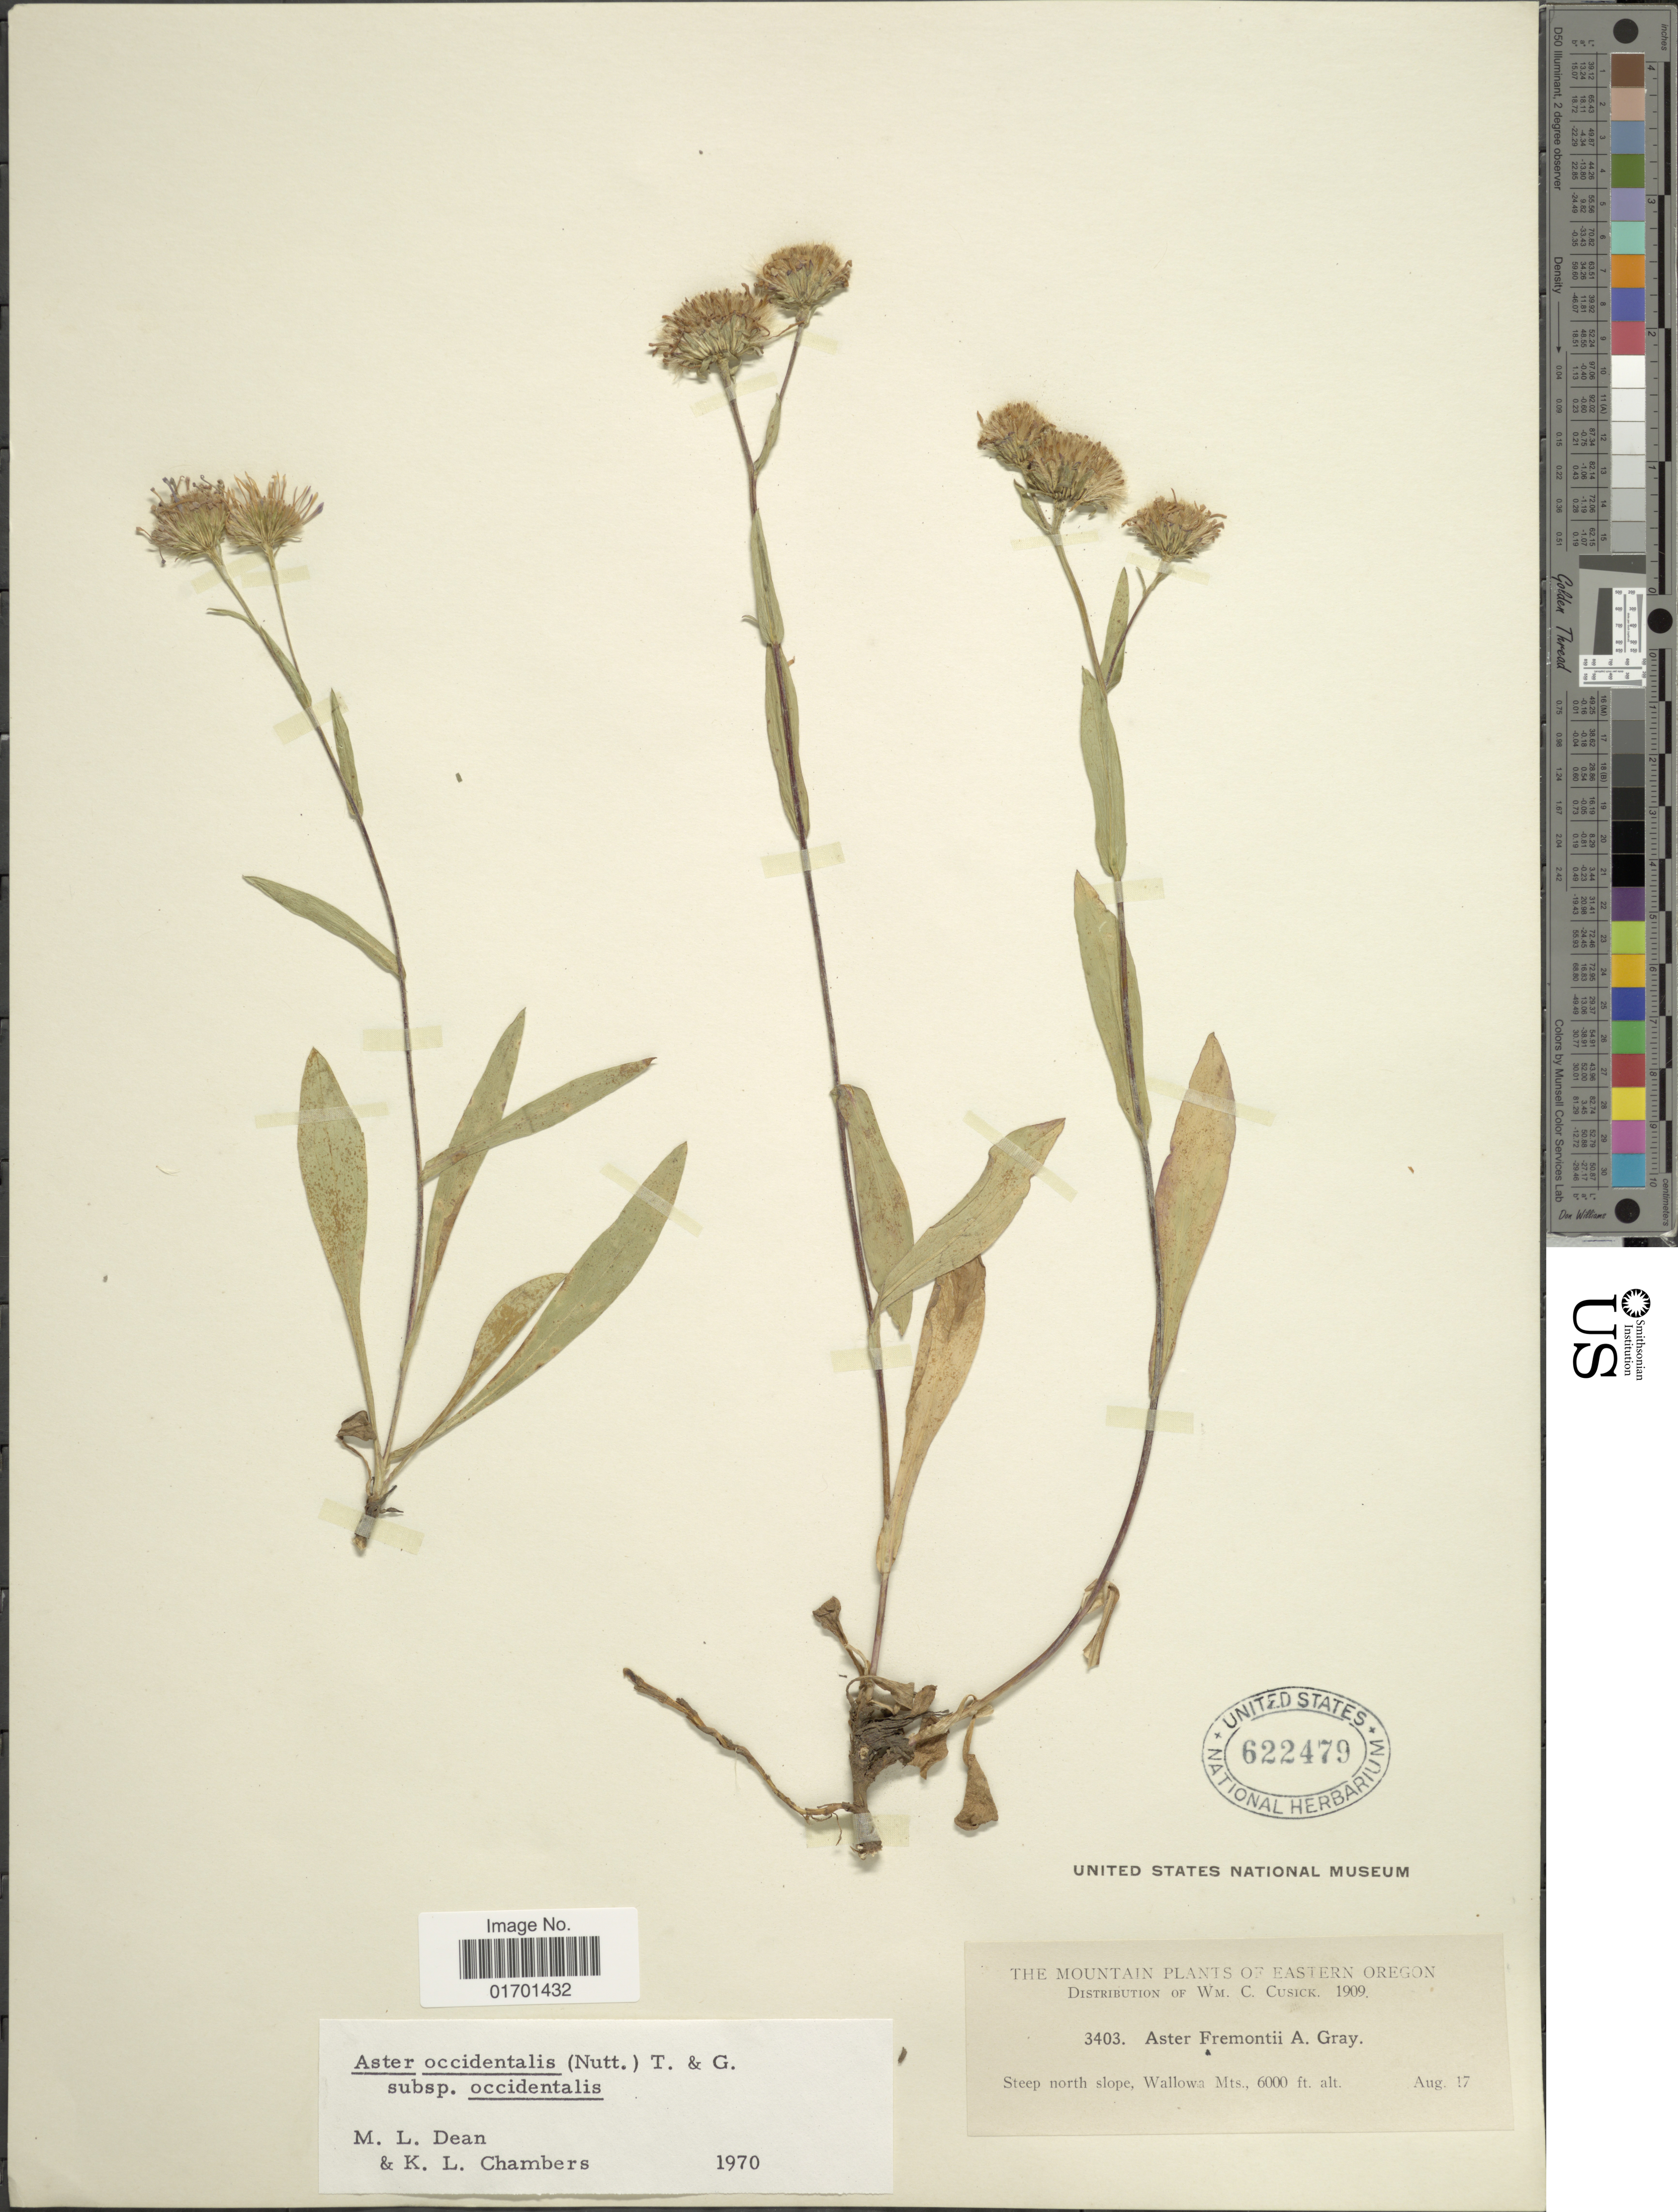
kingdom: Plantae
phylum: Tracheophyta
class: Magnoliopsida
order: Asterales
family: Asteraceae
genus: Symphyotrichum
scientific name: Symphyotrichum spathulatum var. spathulatum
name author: (Lindl.) G.L. Nesom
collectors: W. C. Cusick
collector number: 3403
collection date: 1909-08-17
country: United States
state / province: Oregon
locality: Mountain Plants of Eastern Oregon, Steep north slope, Wallowa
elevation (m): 1829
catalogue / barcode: US 622479